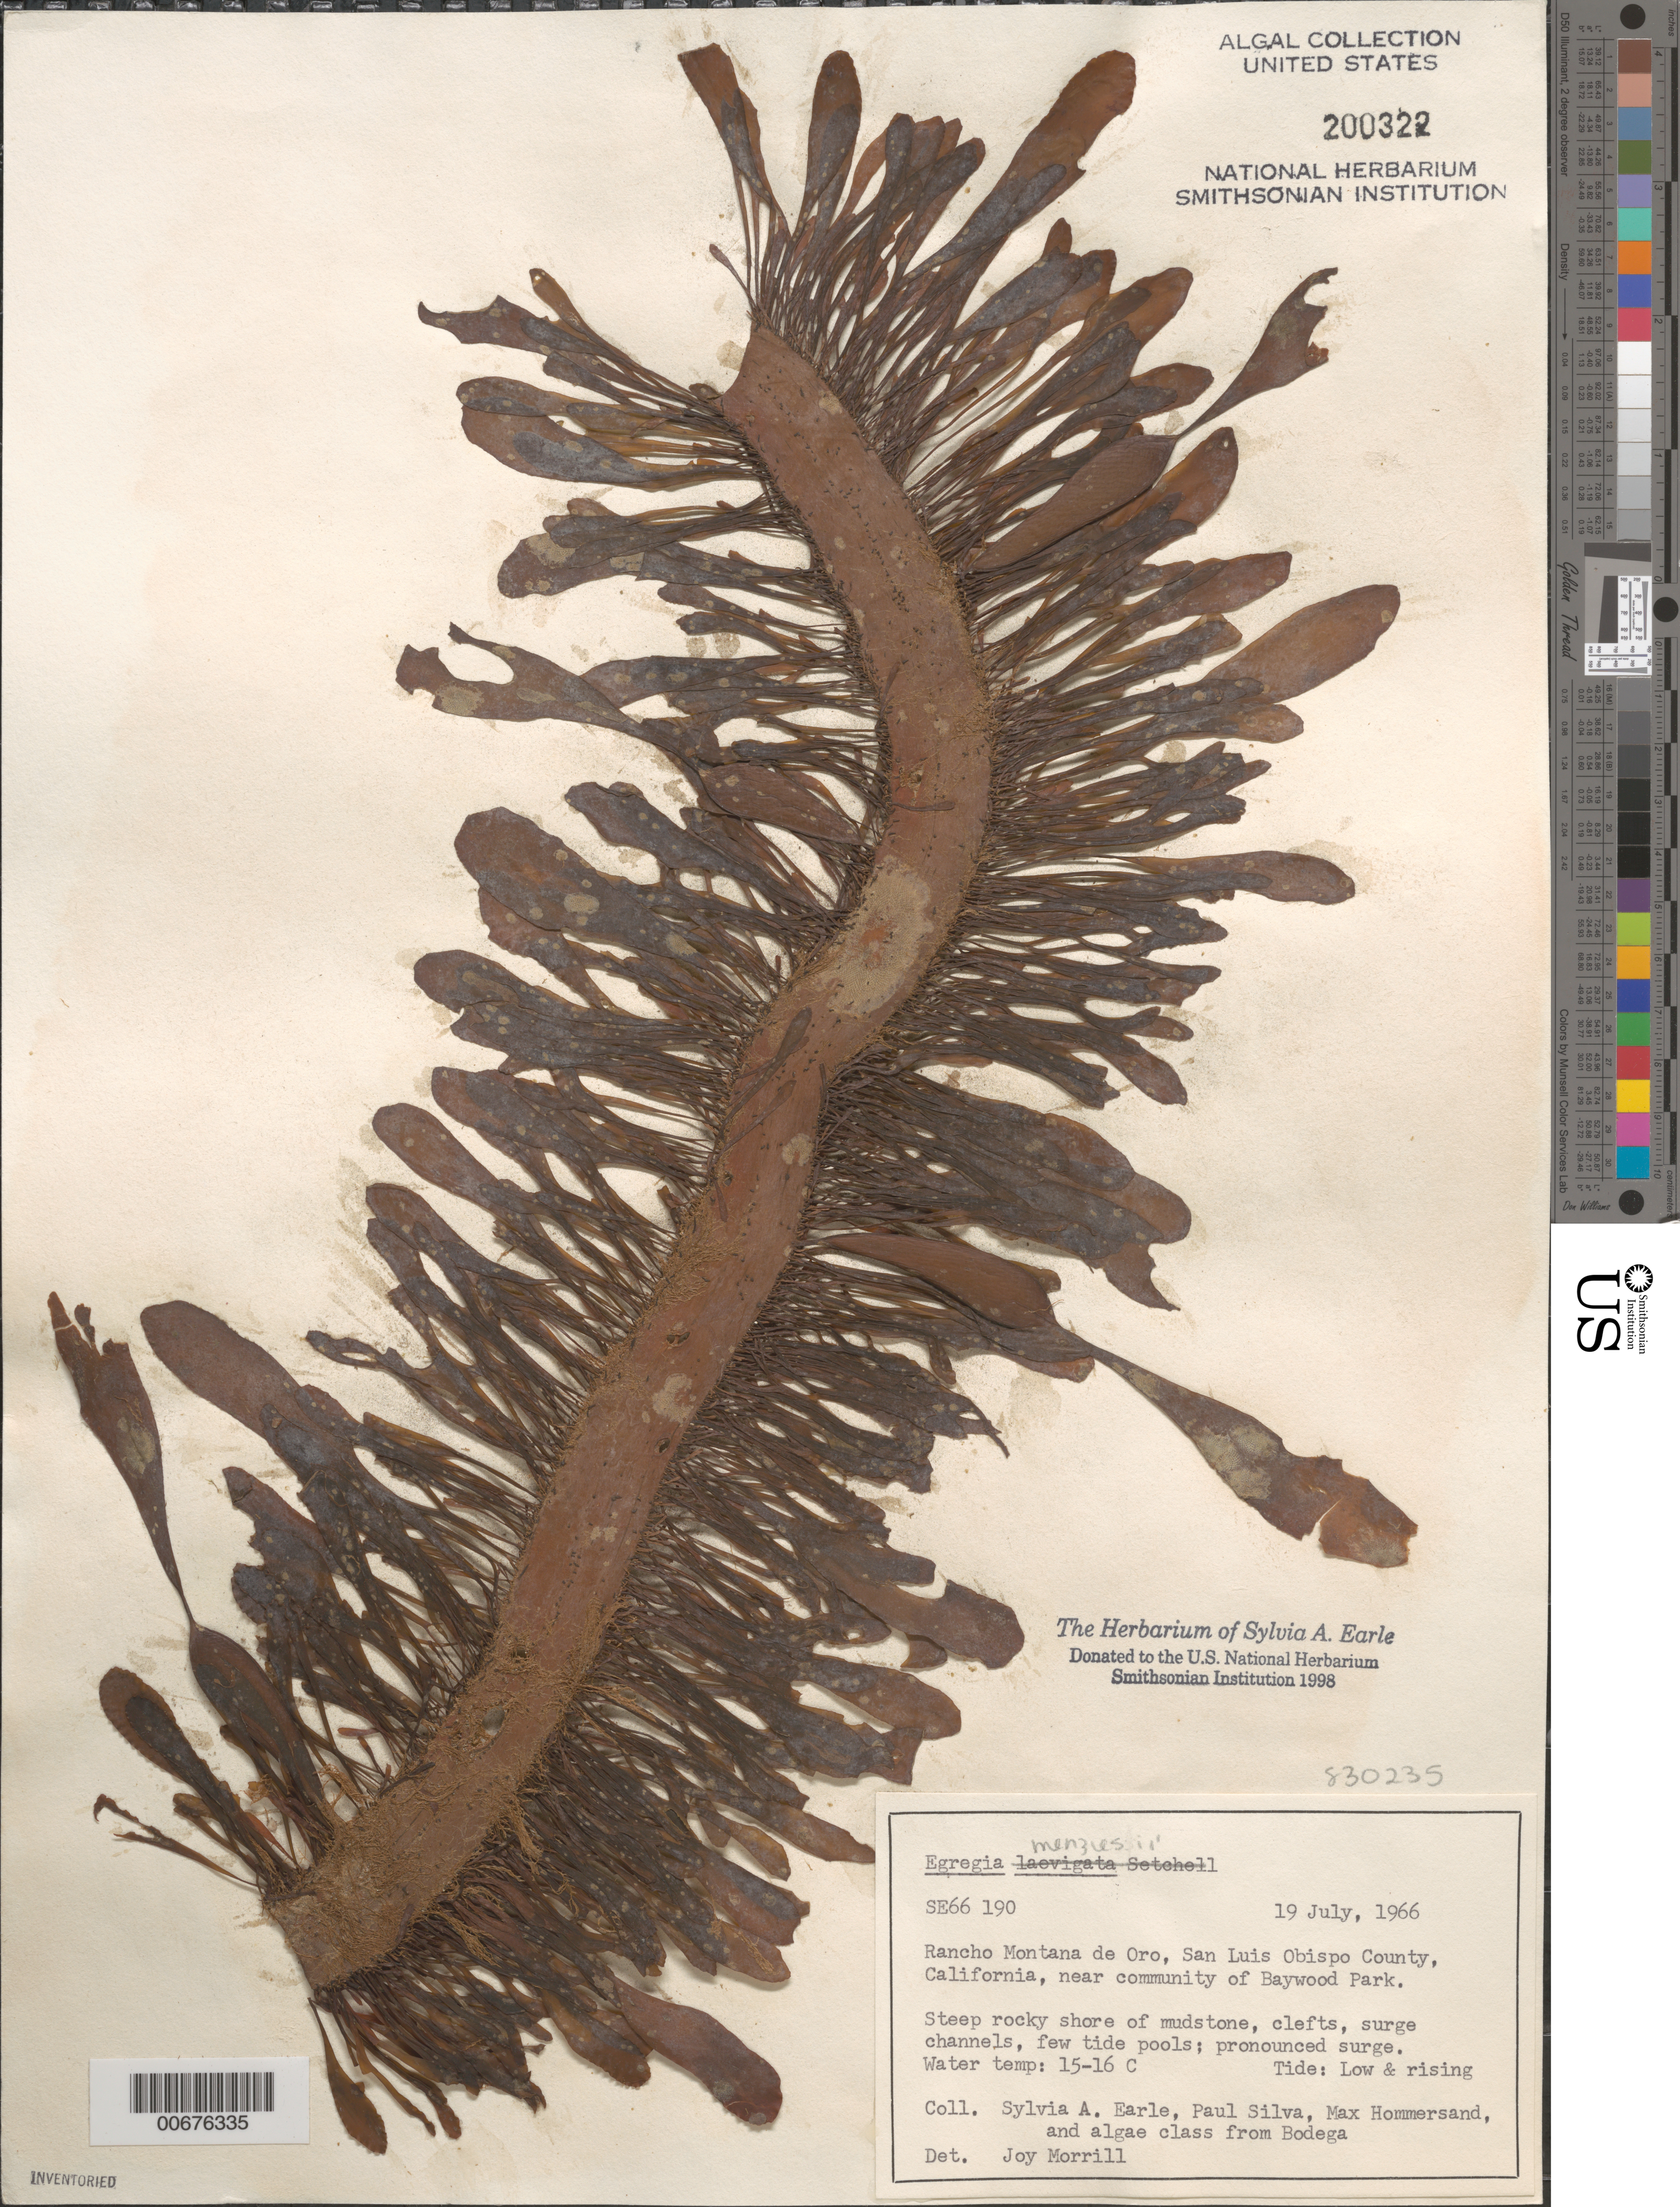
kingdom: Chromista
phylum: Ochrophyta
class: Phaeophyceae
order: Laminariales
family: Lessoniaceae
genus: Egregia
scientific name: Egregia menziesii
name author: (Turner) Aresch.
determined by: Morrill, J.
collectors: S. A. Earle, P. C. Silva, M. H. Hommersand & Bodega Algae Class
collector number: SE 66190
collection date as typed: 19 Jul 1966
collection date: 1966-07-19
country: United States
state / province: California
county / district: San Luis Obispo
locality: Rancho Montana de Oro, near Baywood Park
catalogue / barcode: US 200322